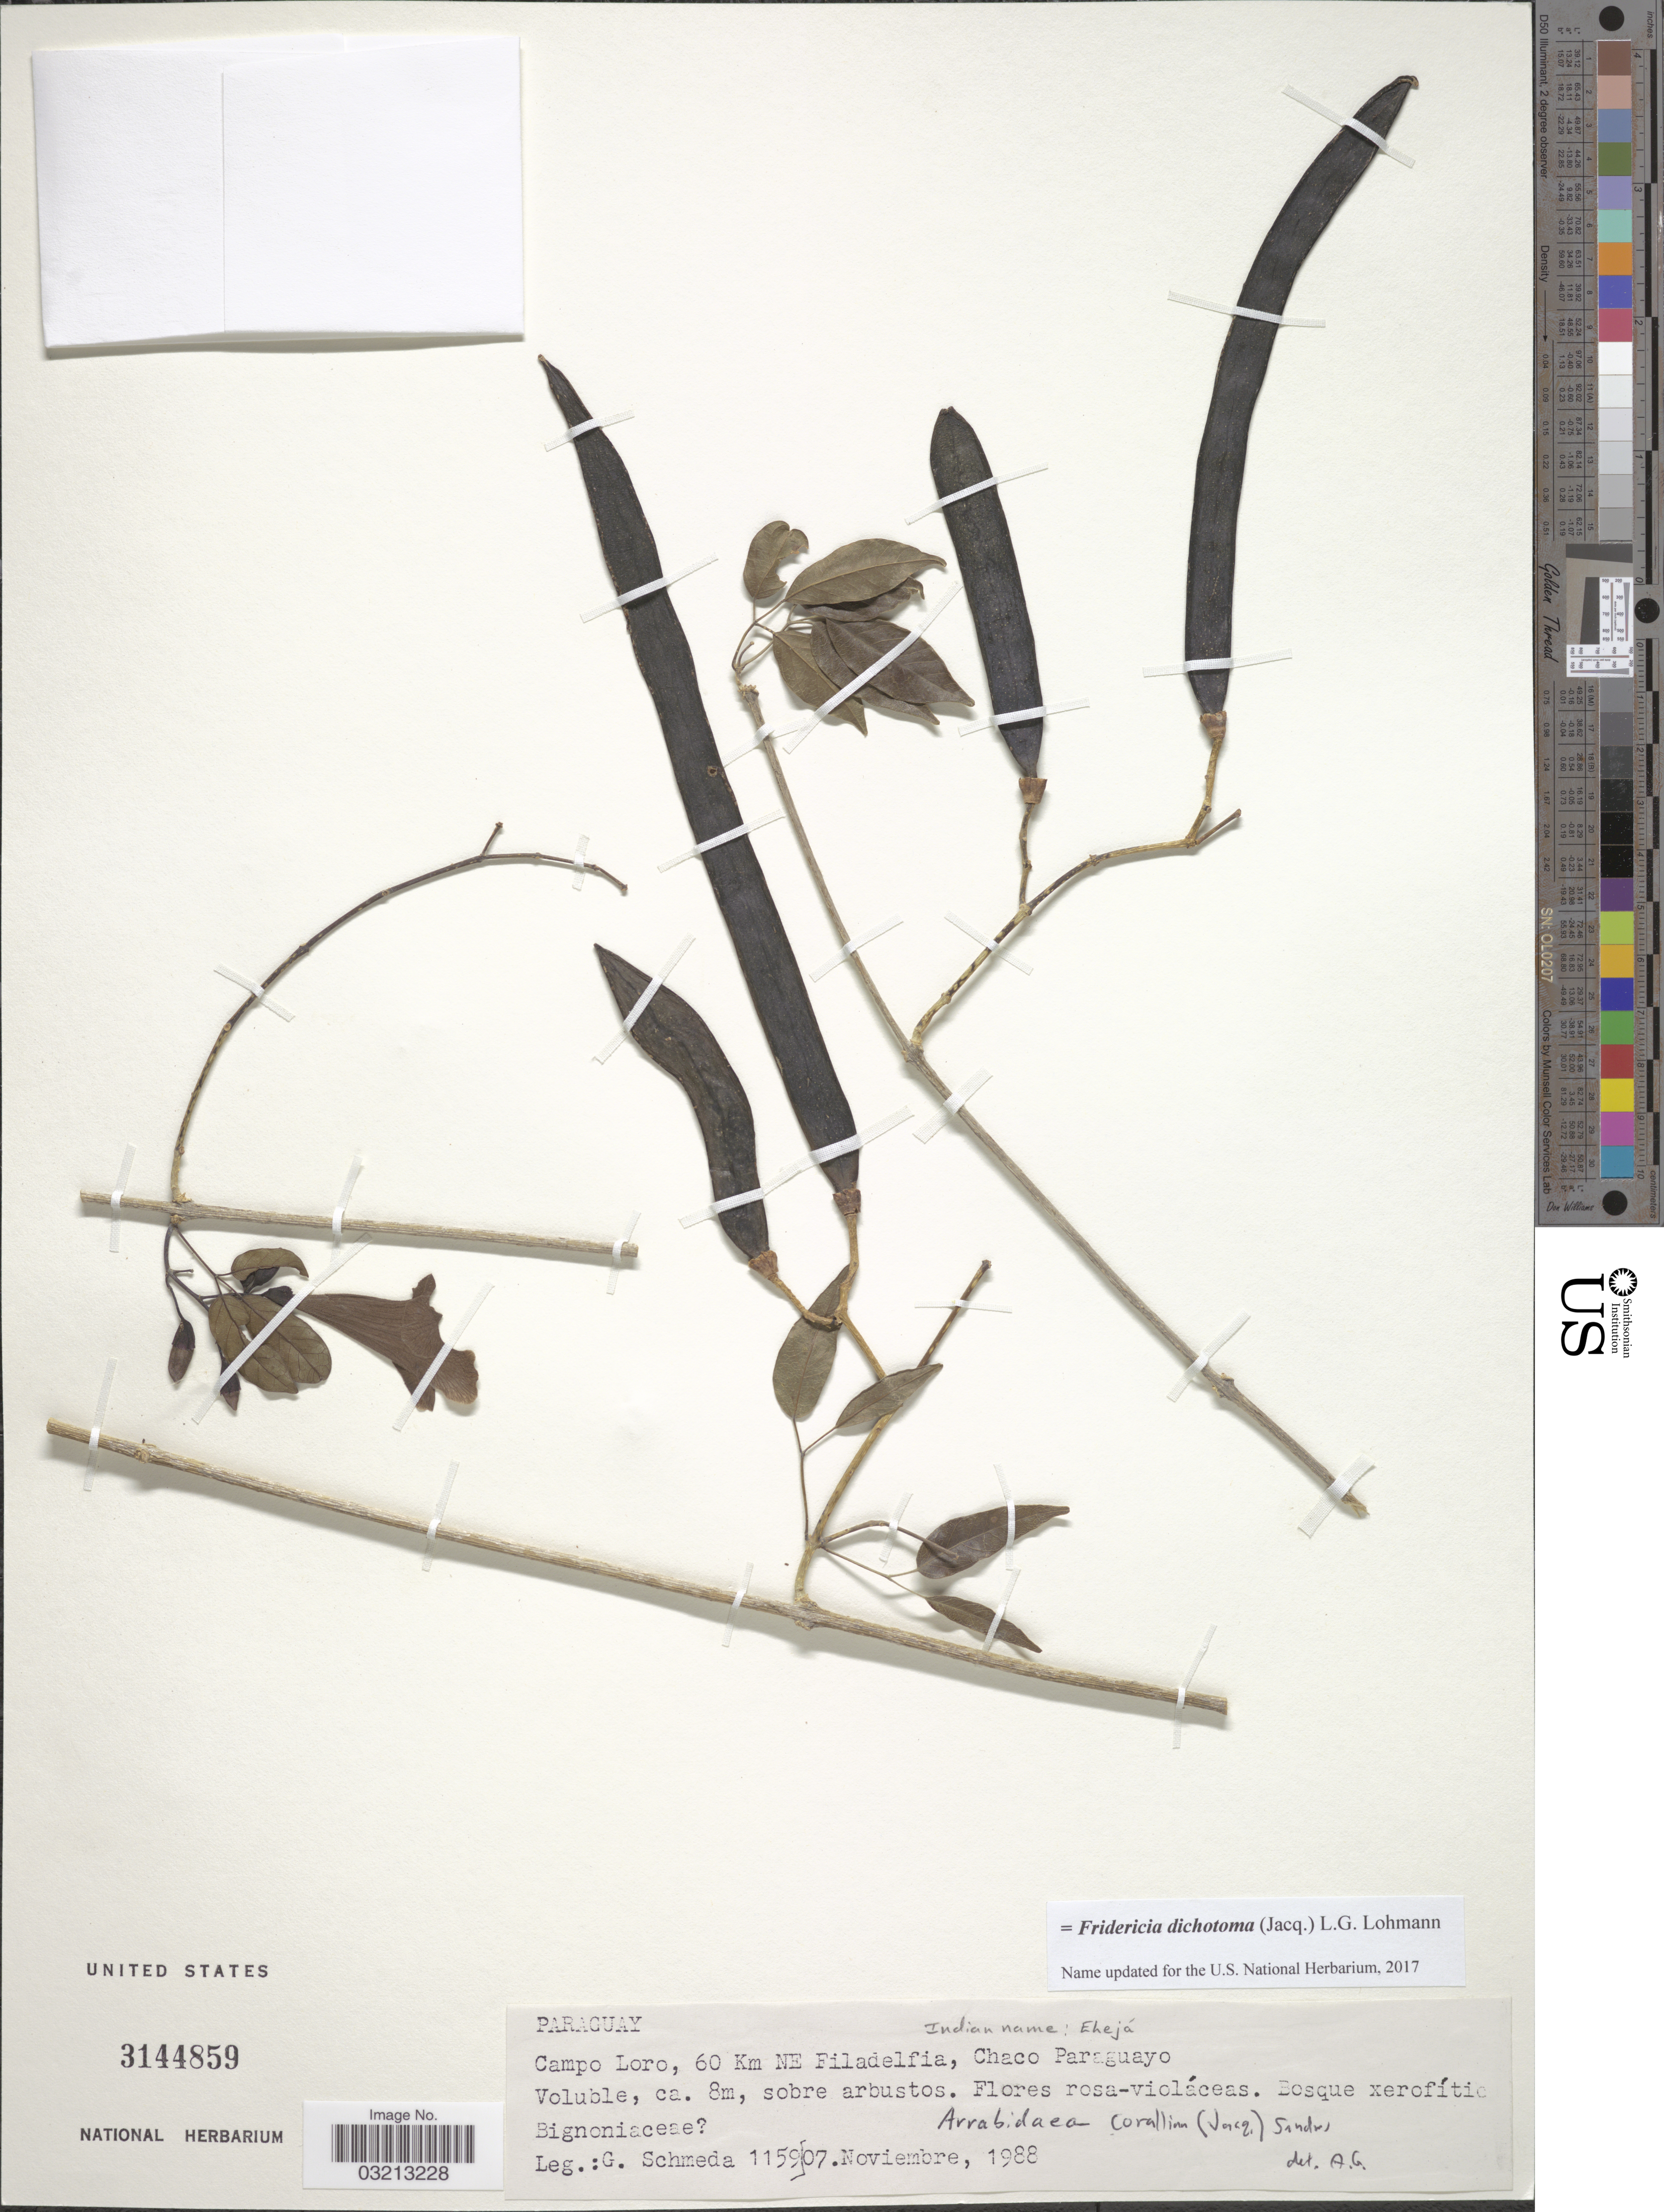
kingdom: Plantae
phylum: Tracheophyta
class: Magnoliopsida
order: Lamiales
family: Bignoniaceae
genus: Fridericia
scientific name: Fridericia dichotoma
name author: (Jacq.) L.G. Lohmann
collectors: G. Schmeda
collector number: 1159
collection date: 1988-11-07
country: Paraguay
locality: Campo Loro, 60 Km NE Filadelfia, Chaco Paraguay.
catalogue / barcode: US 3144859